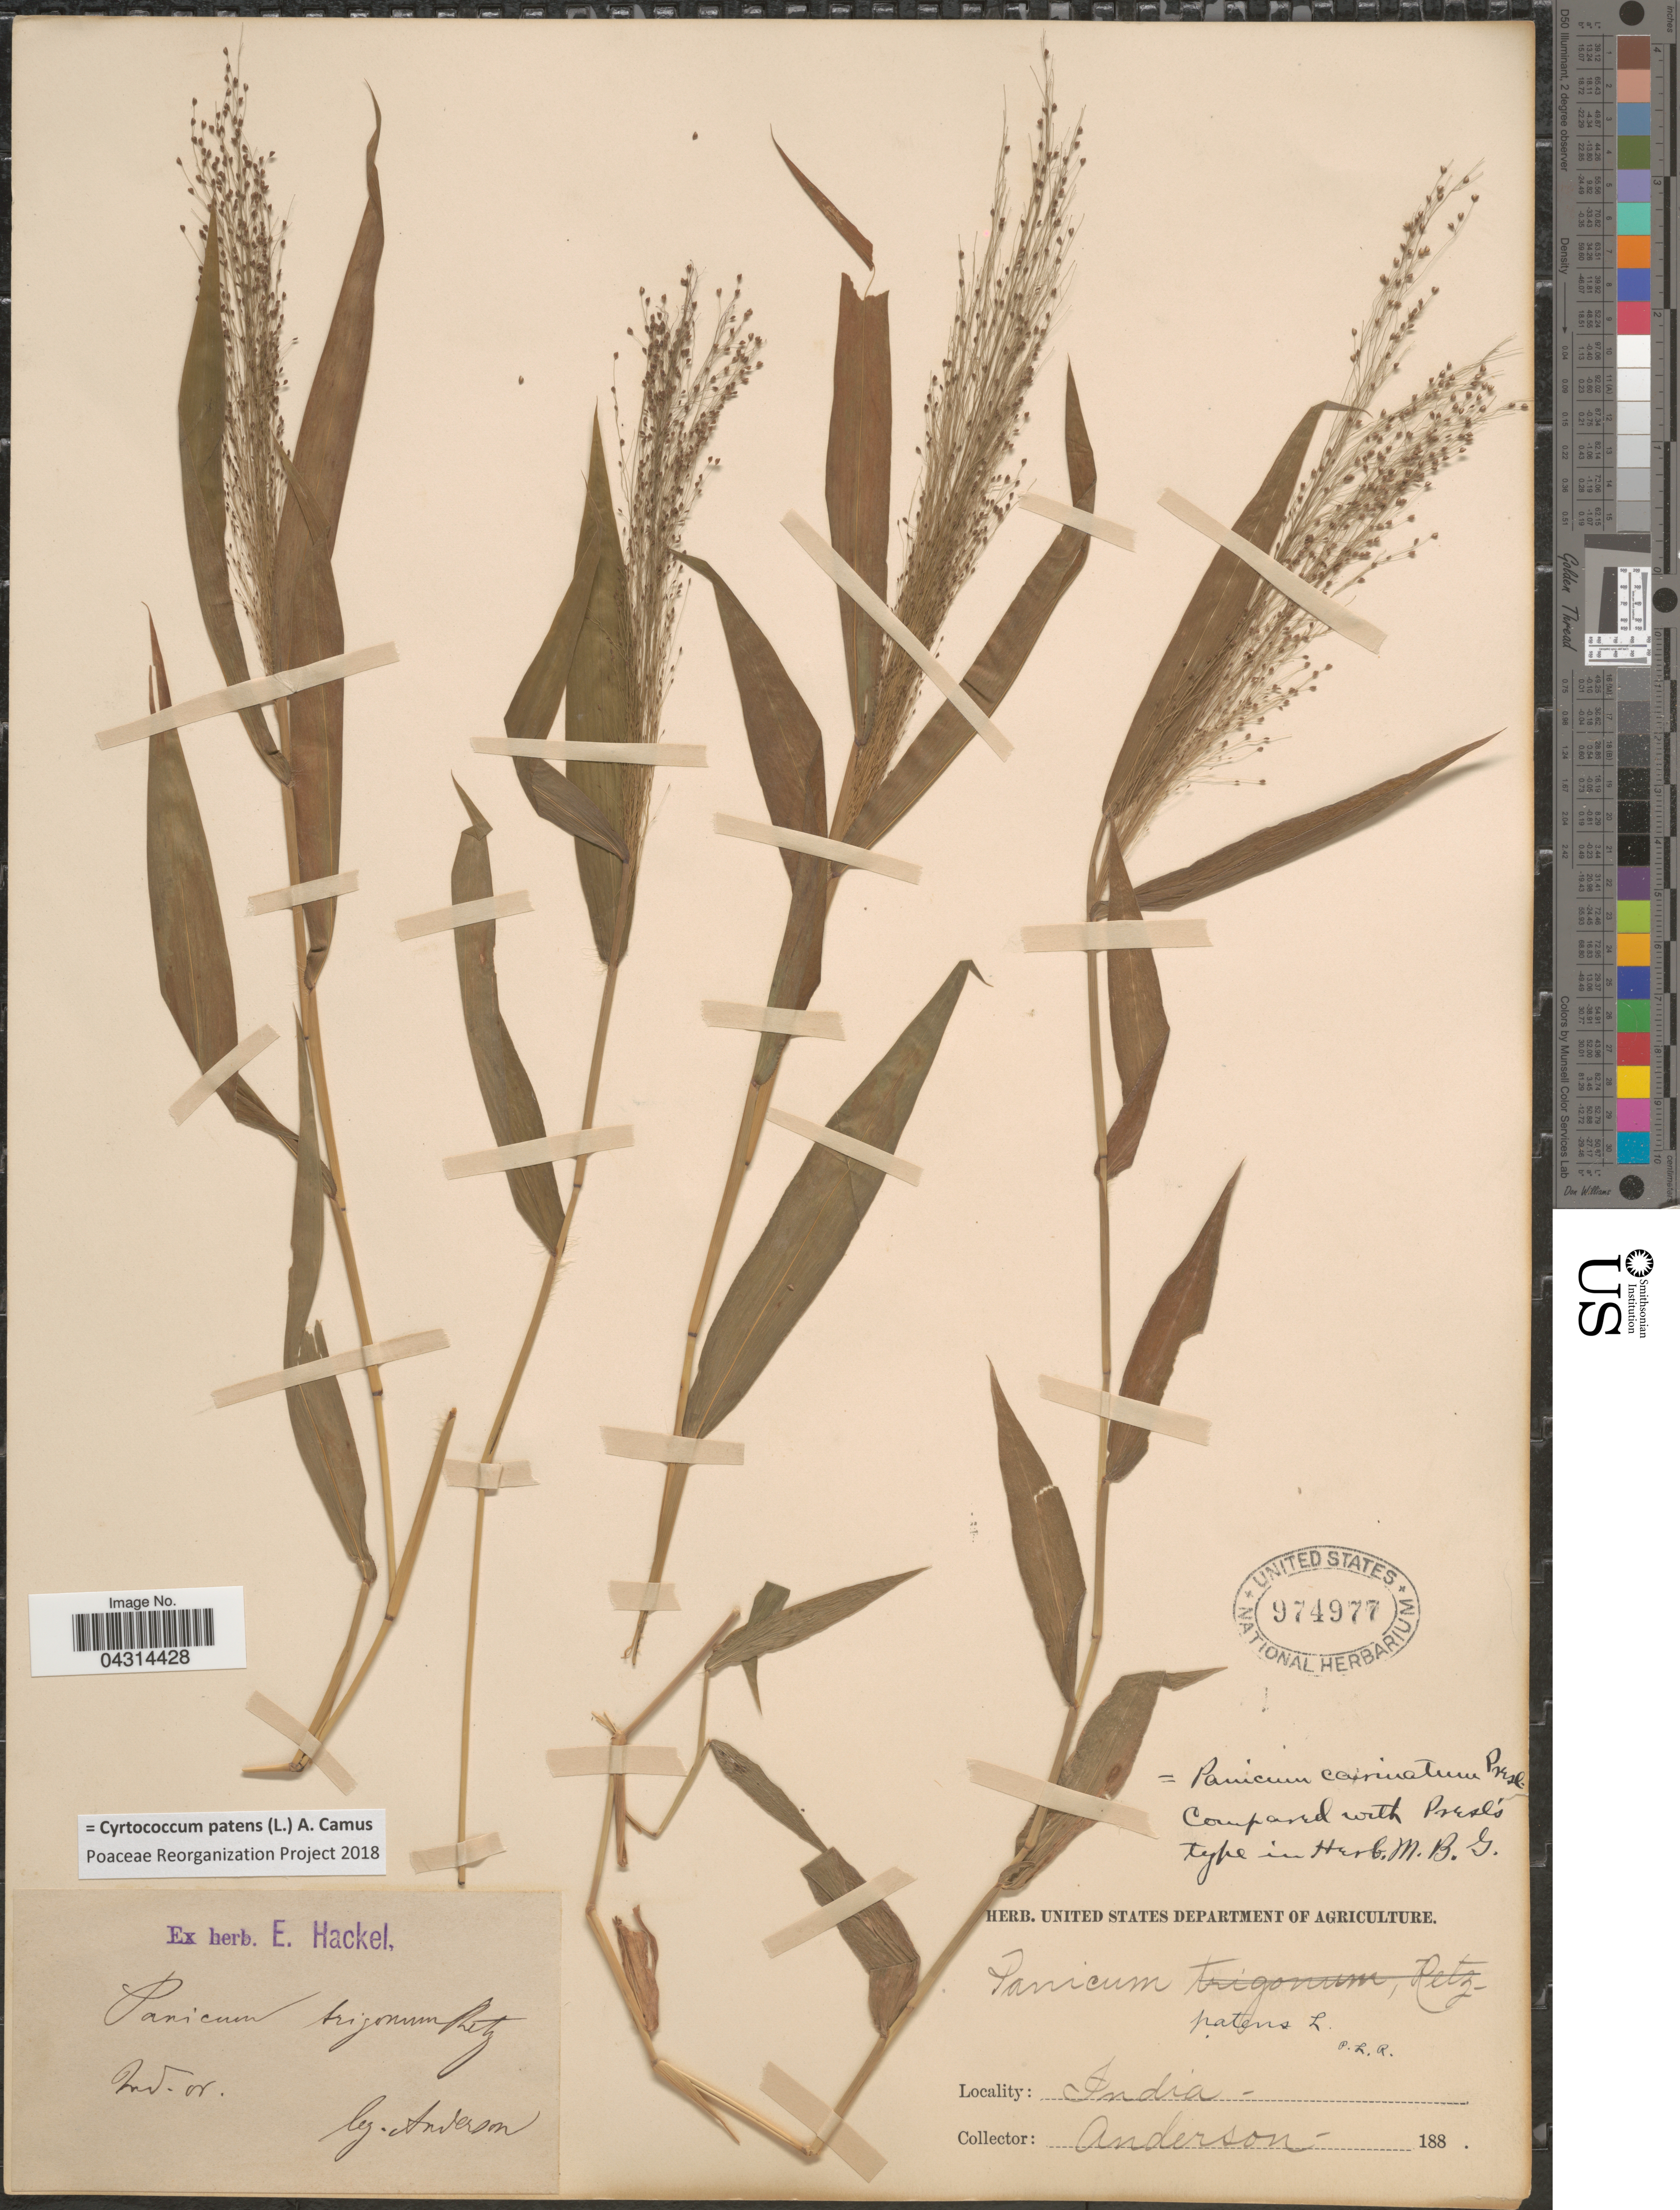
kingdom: Plantae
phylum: Tracheophyta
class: Liliopsida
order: Poales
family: Poaceae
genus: Cyrtococcum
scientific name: Cyrtococcum patens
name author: (L.) A. Camus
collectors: -- Anderson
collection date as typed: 188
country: India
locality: Ind. or.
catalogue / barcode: US 974977